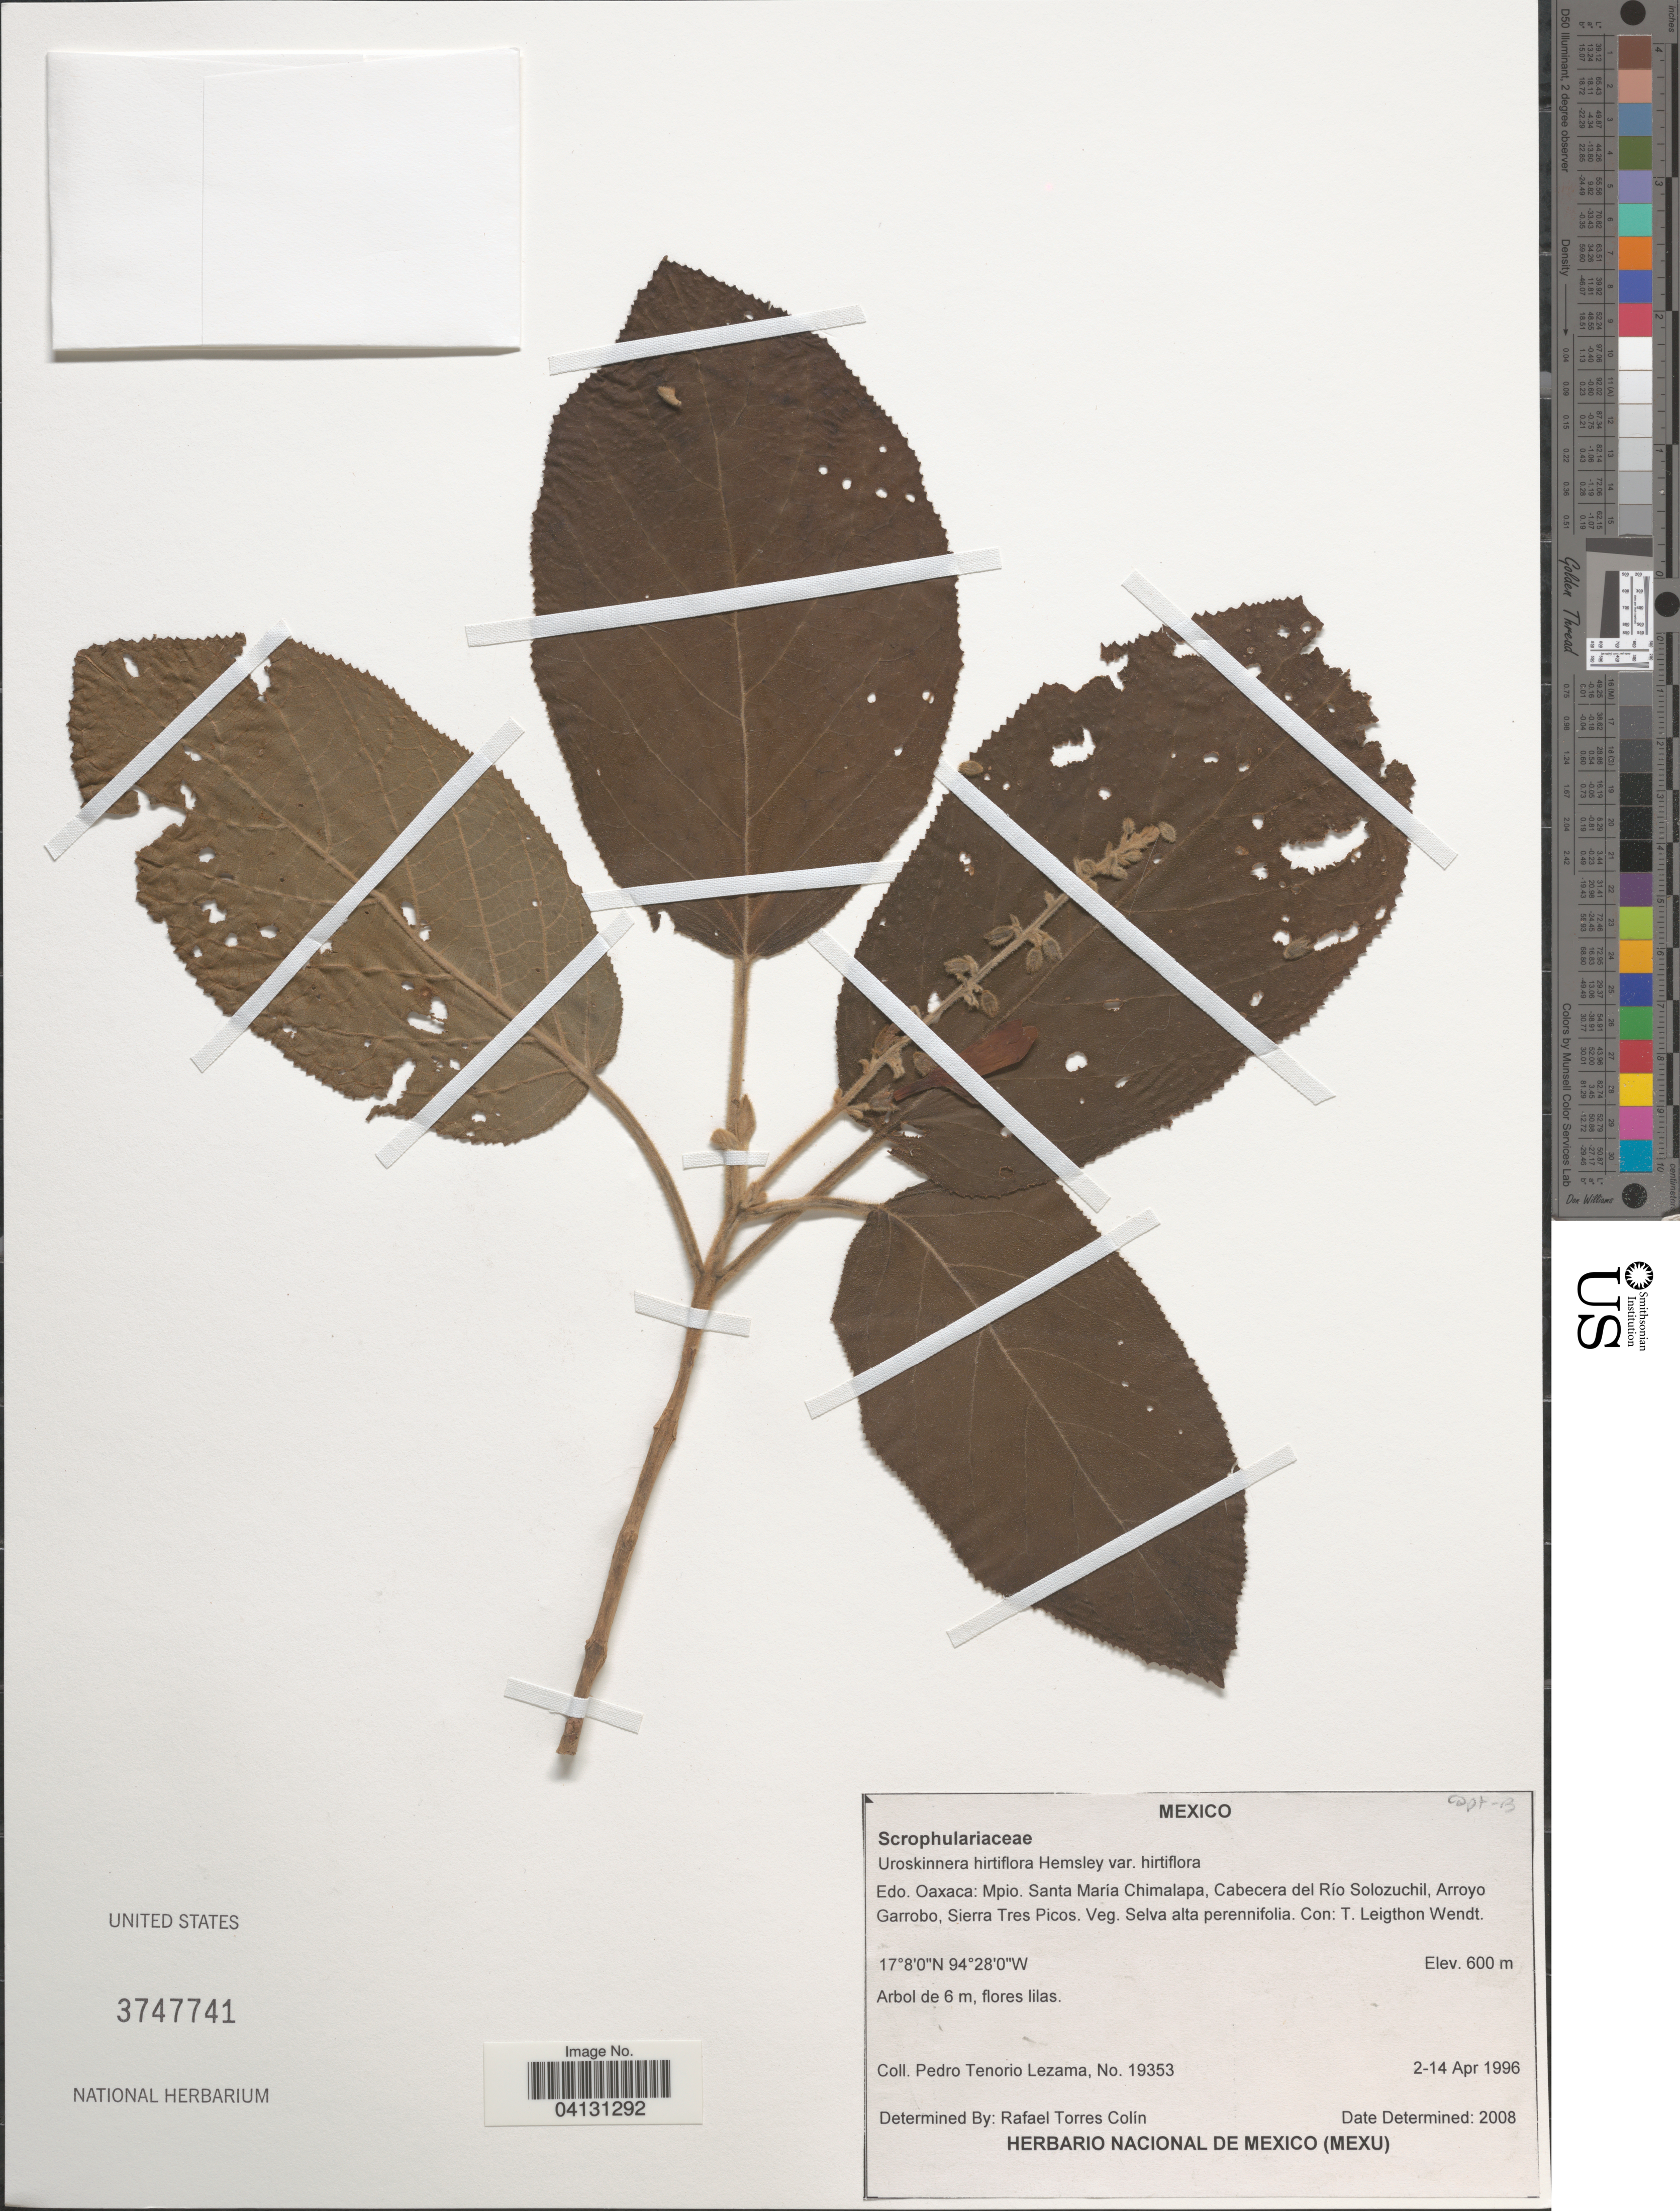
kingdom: Plantae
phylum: Tracheophyta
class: Magnoliopsida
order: Lamiales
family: Plantaginaceae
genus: Uroskinnera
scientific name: Uroskinnera hirtiflora var. hirtiflora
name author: Hemsl.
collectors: P. Tenorio Lezama & T. L. Wendt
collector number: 19353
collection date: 1996-04-02/1996-04-14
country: Mexico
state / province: Oaxaca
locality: Mpio. Santa María Chimalapa, Cabecera del Río Solozuchil, Arroyo Garrobo, Sierra Tres Picos.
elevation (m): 600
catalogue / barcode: US 3747741